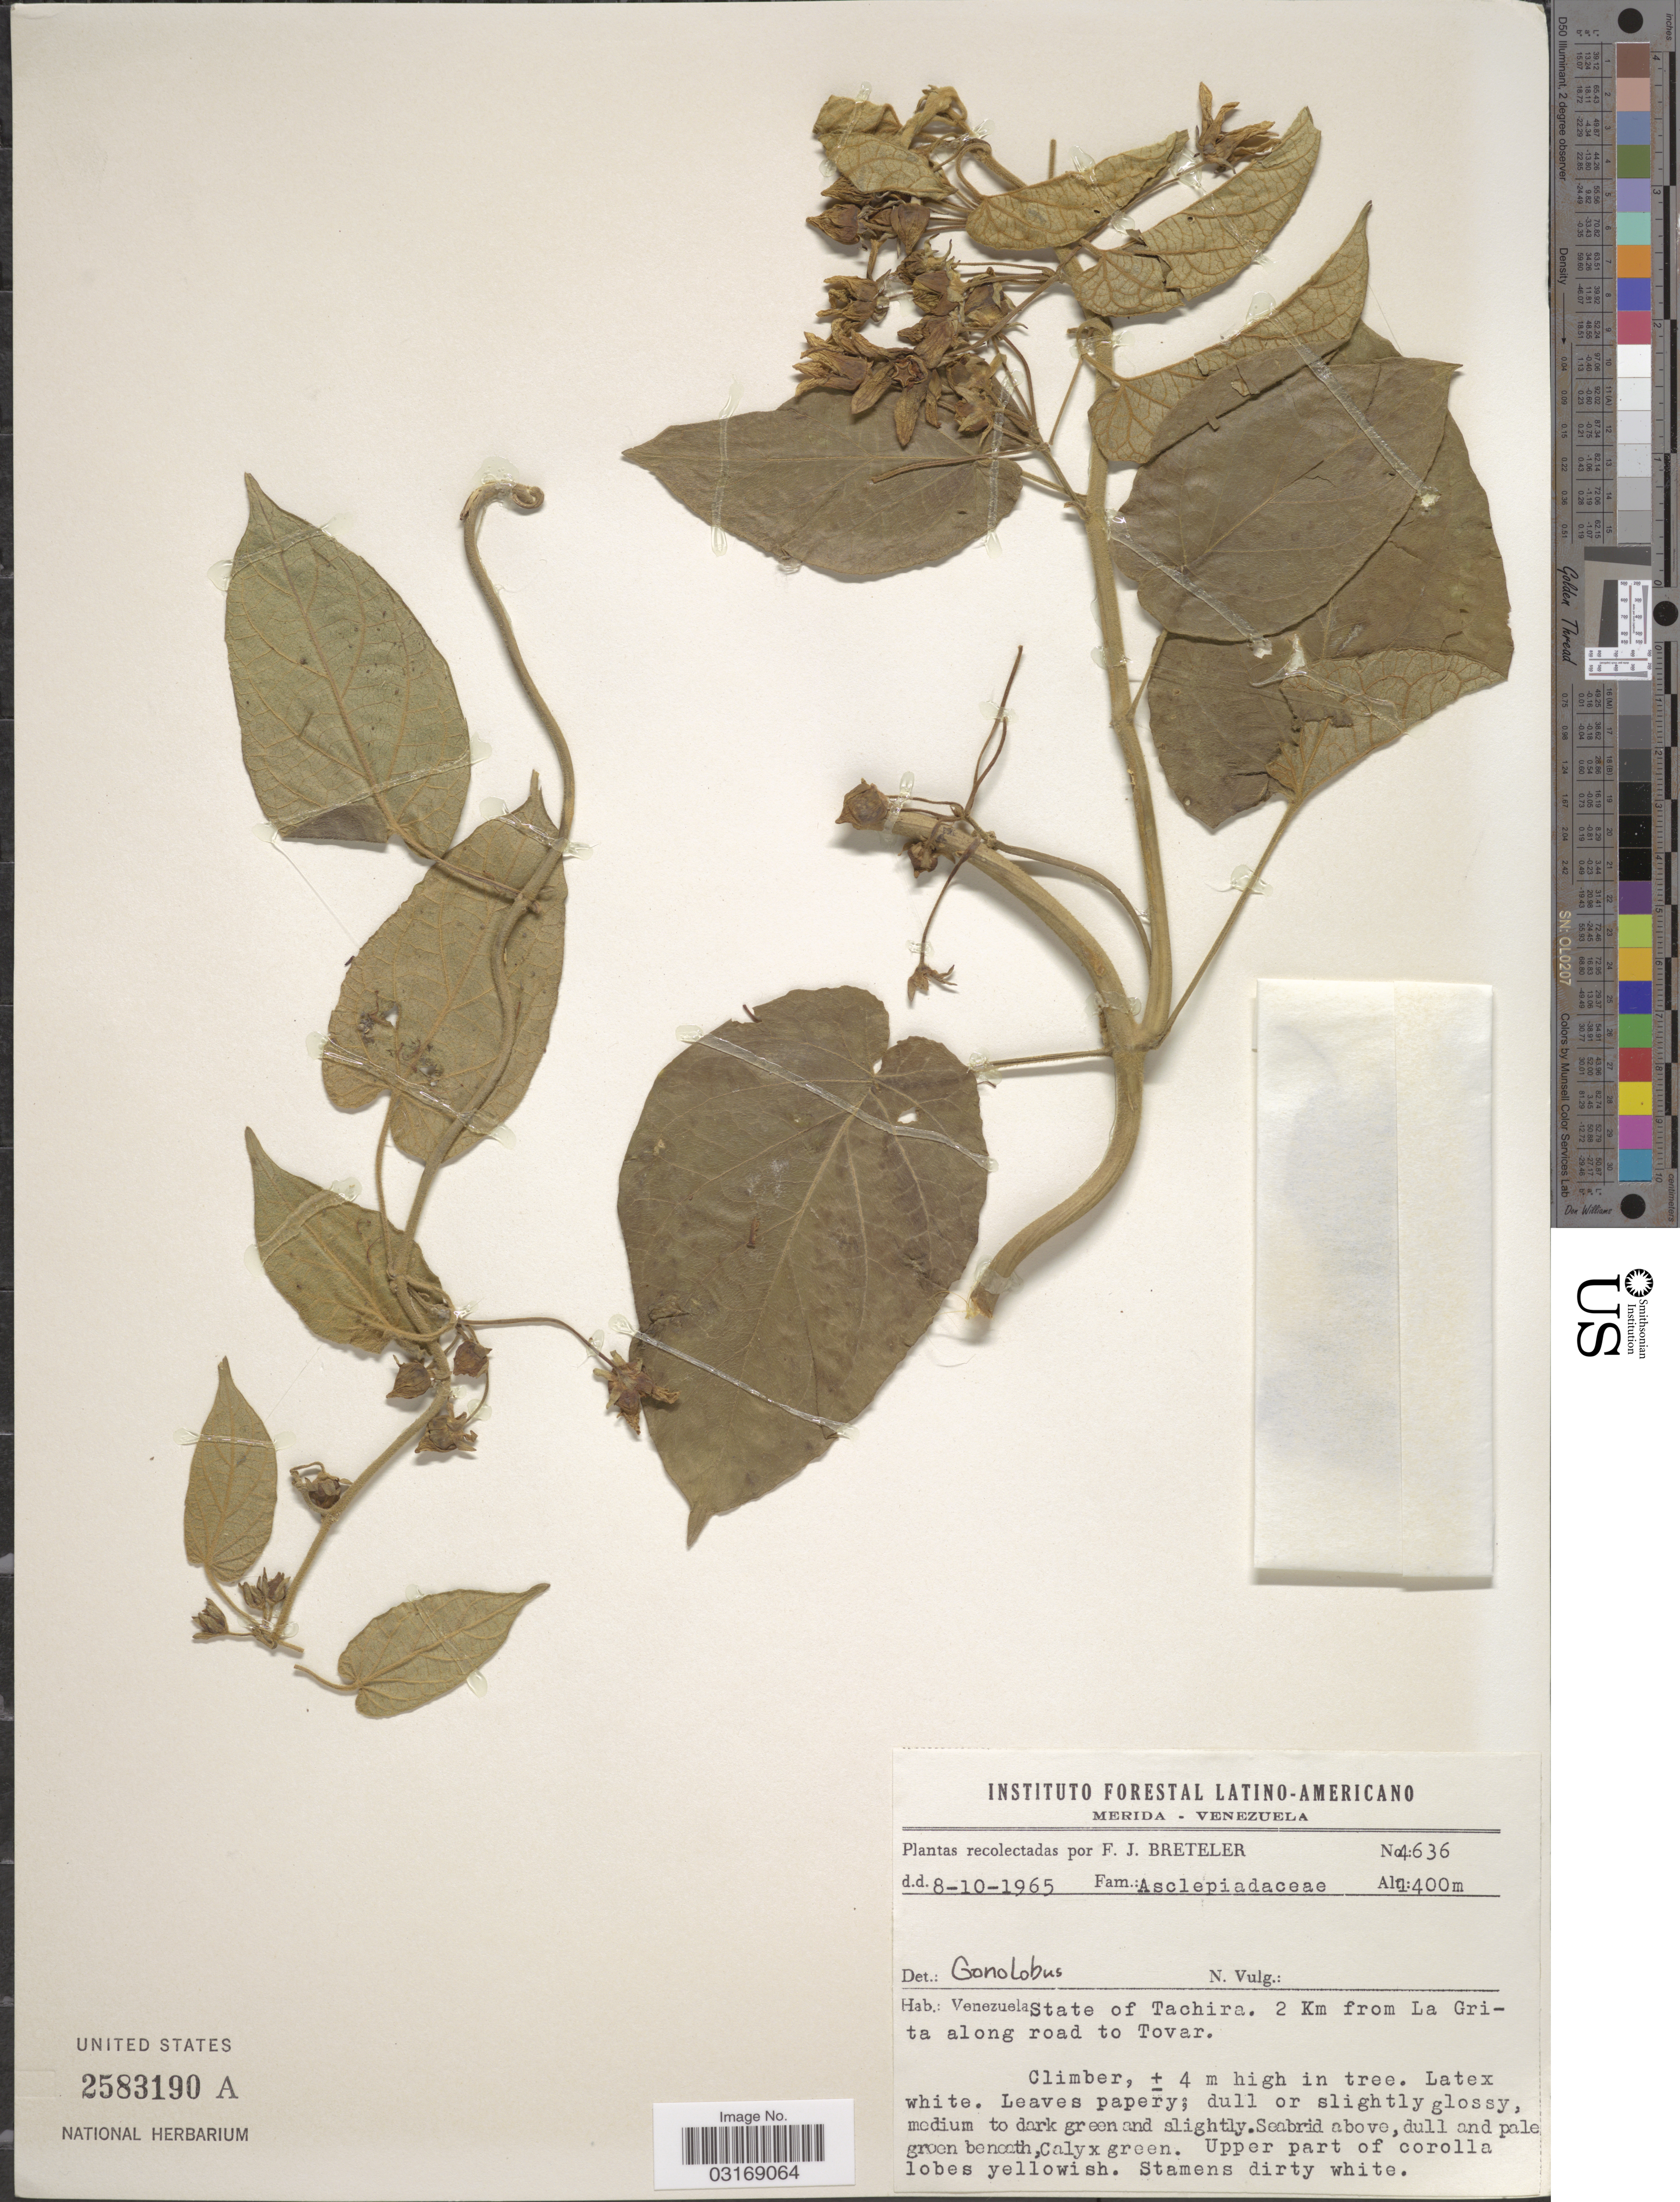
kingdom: Plantae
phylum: Tracheophyta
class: Magnoliopsida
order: Gentianales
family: Apocynaceae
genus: Gonolobus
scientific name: Gonolobus sp.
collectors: F. J. Breteler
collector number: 4636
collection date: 1965-10-08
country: Venezuela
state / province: Tachira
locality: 2 Km from La Grita along road to Tovar.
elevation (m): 1400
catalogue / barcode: US 2583190A